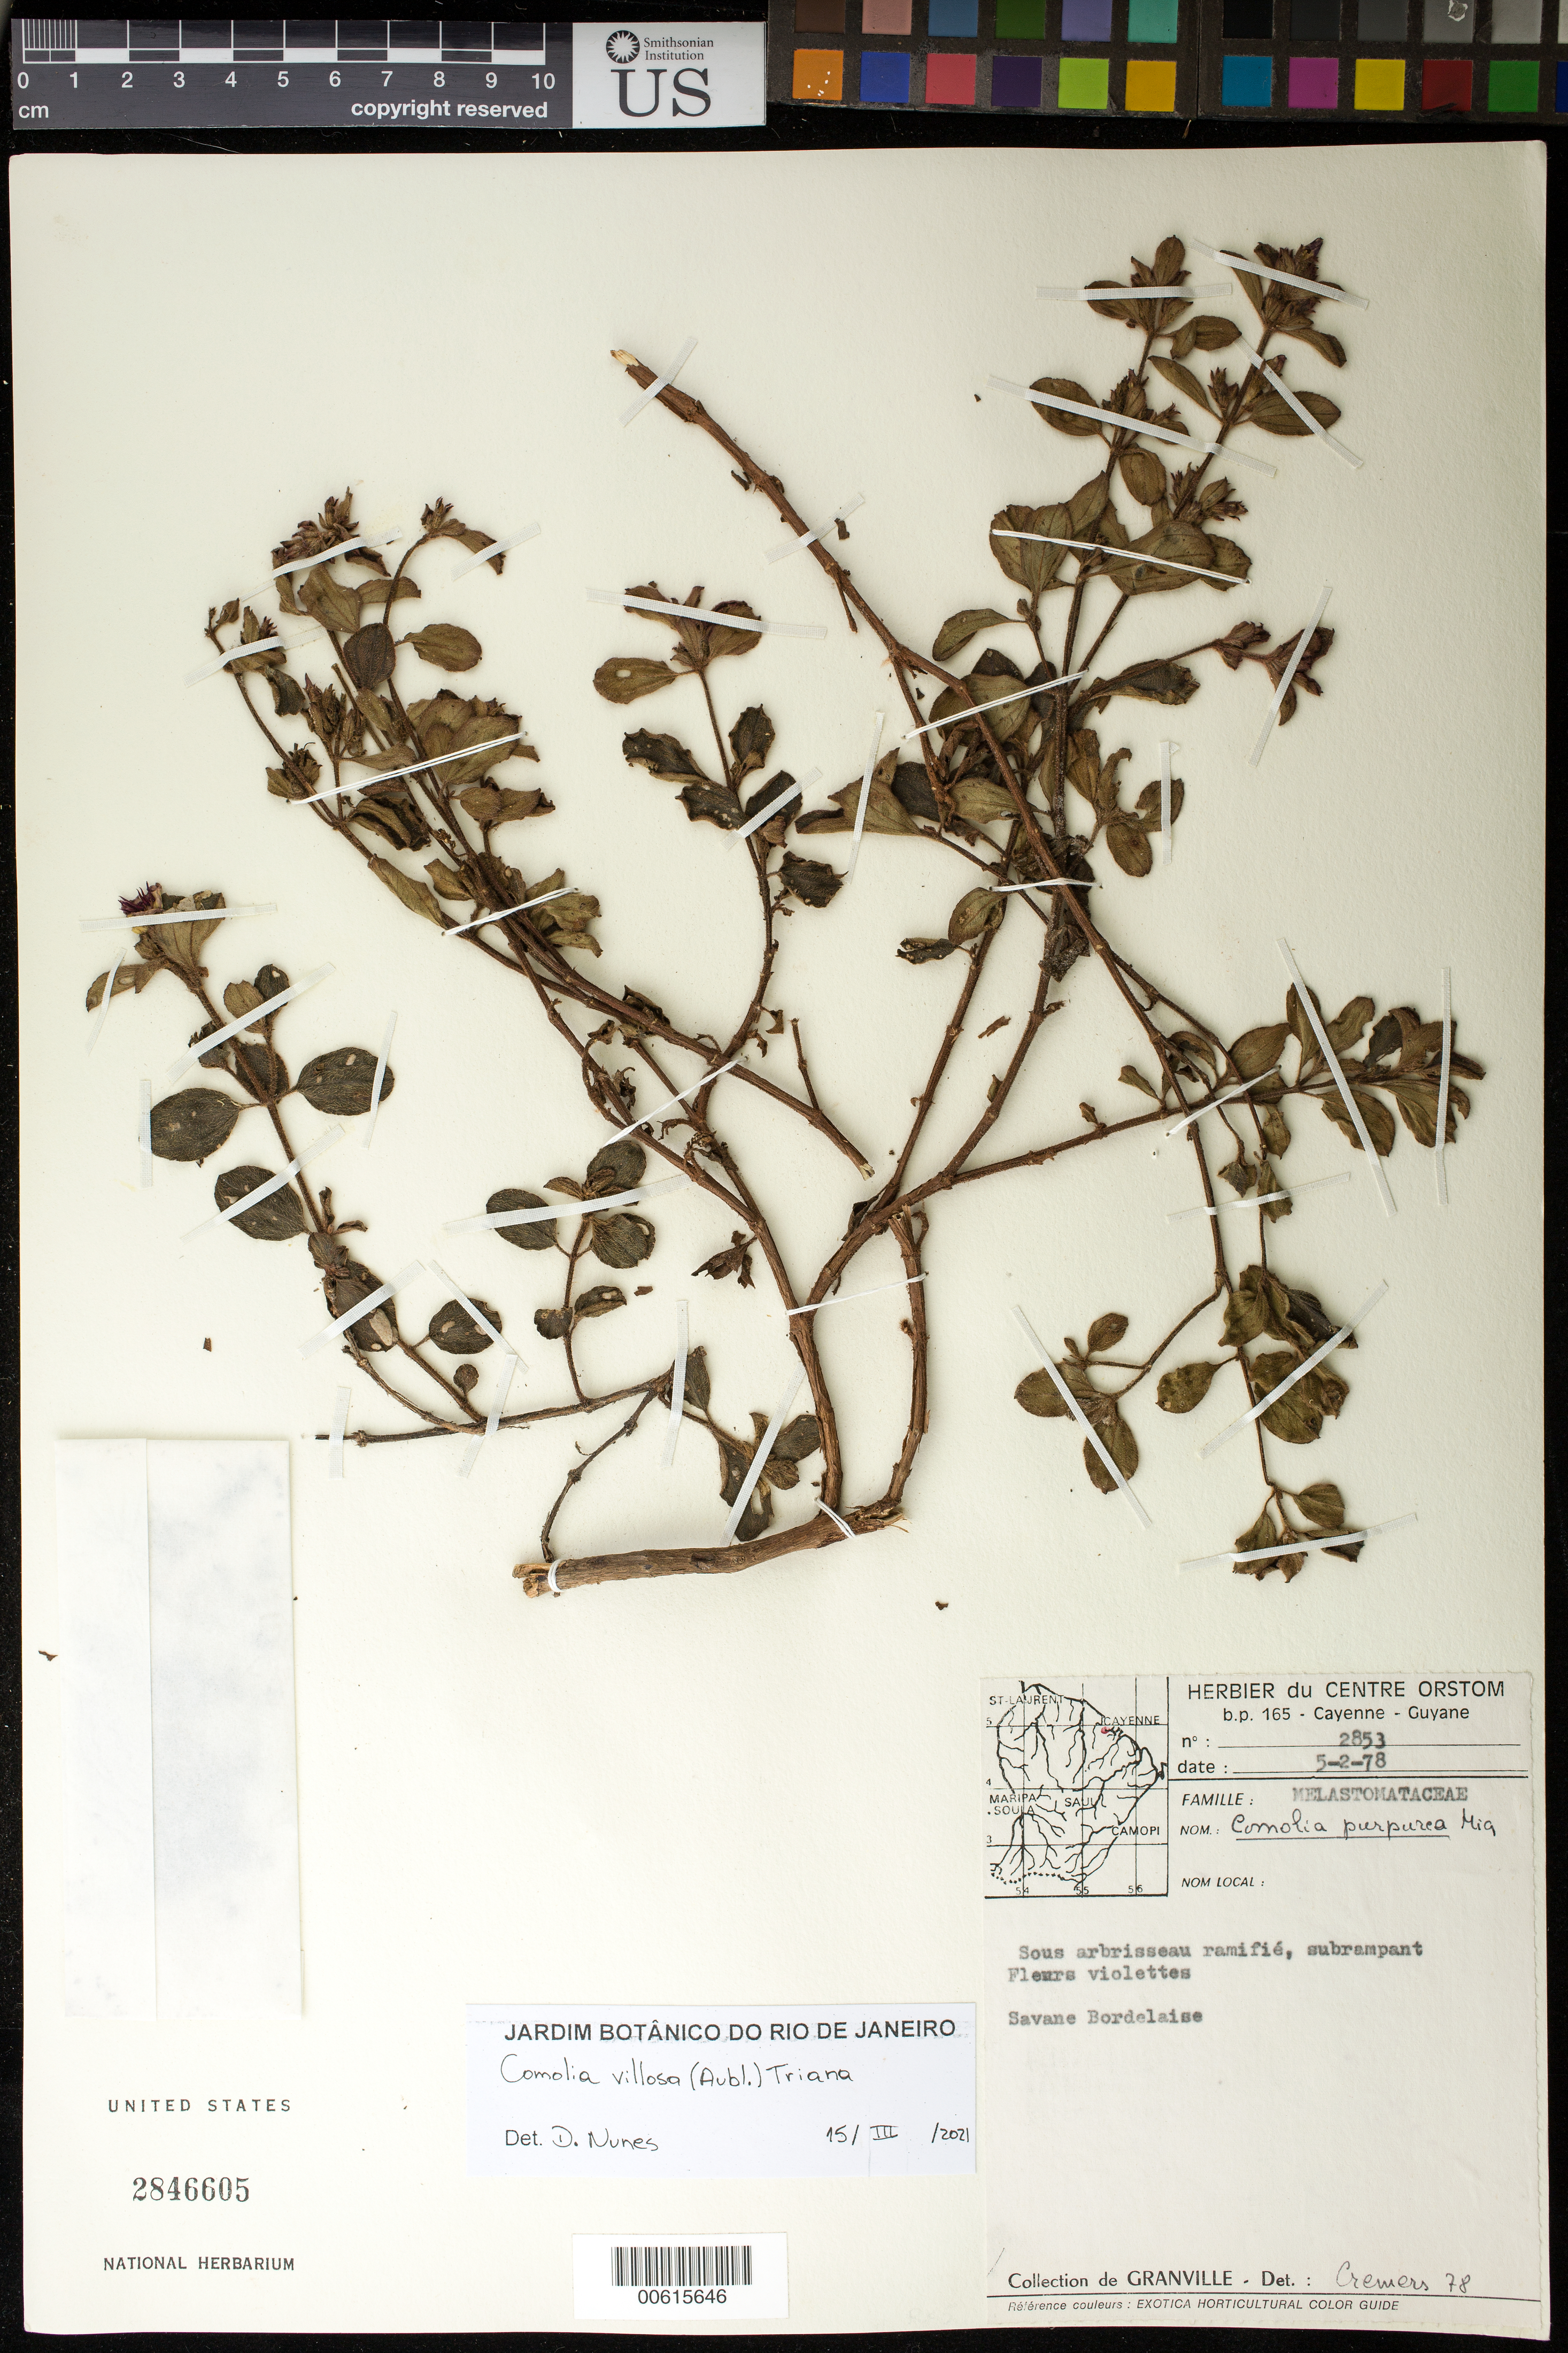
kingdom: Plantae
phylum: Tracheophyta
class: Magnoliopsida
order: Myrtales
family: Melastomataceae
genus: Comolia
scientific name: Comolia purpurea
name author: Miq.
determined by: Cremers, Georges A.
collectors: J.-J. de Granville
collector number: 2853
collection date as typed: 5-Feb-78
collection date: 1978-02-05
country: French Guiana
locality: Savane Bordelaise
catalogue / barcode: US 2846605